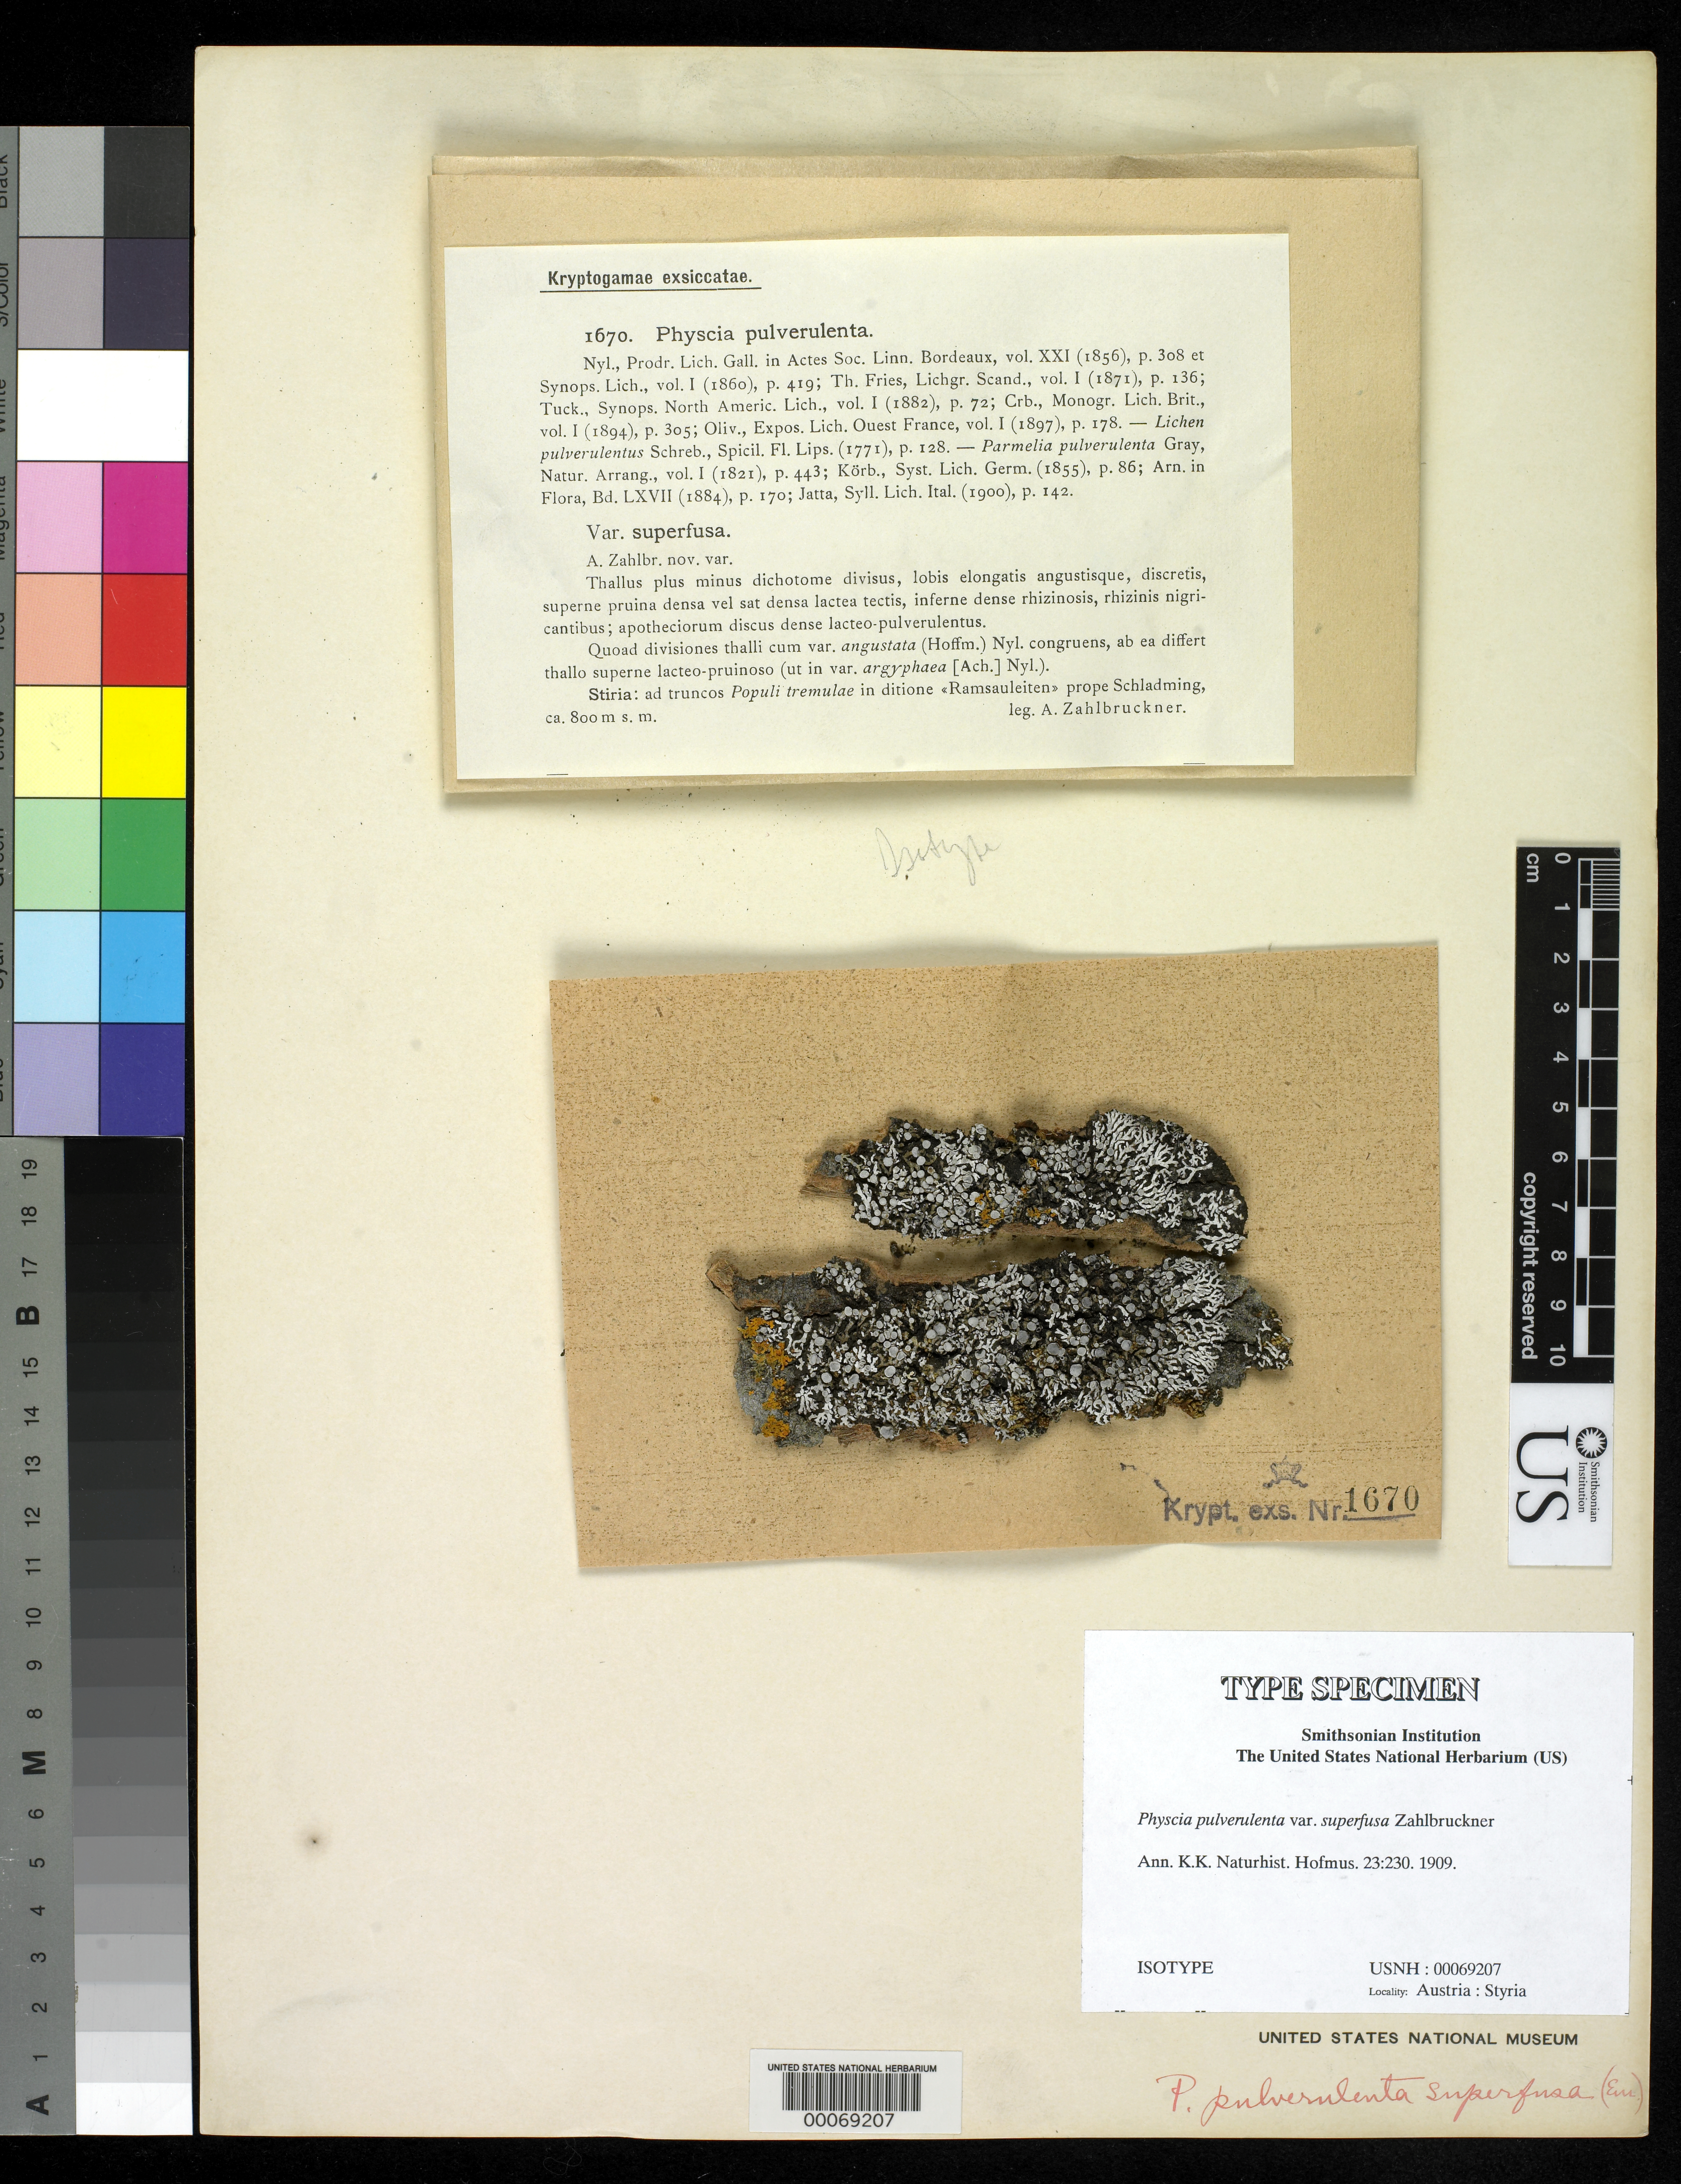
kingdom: Fungi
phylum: Ascomycota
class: Lecanoromycetes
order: Caliciales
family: Physciaceae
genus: Physcia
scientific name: Physcia pulverulenta var. superfusa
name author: Zahlbr.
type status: Isotype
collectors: A. Zahlbruckner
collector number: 1670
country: Austria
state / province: Steiermark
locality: Near Schladming.